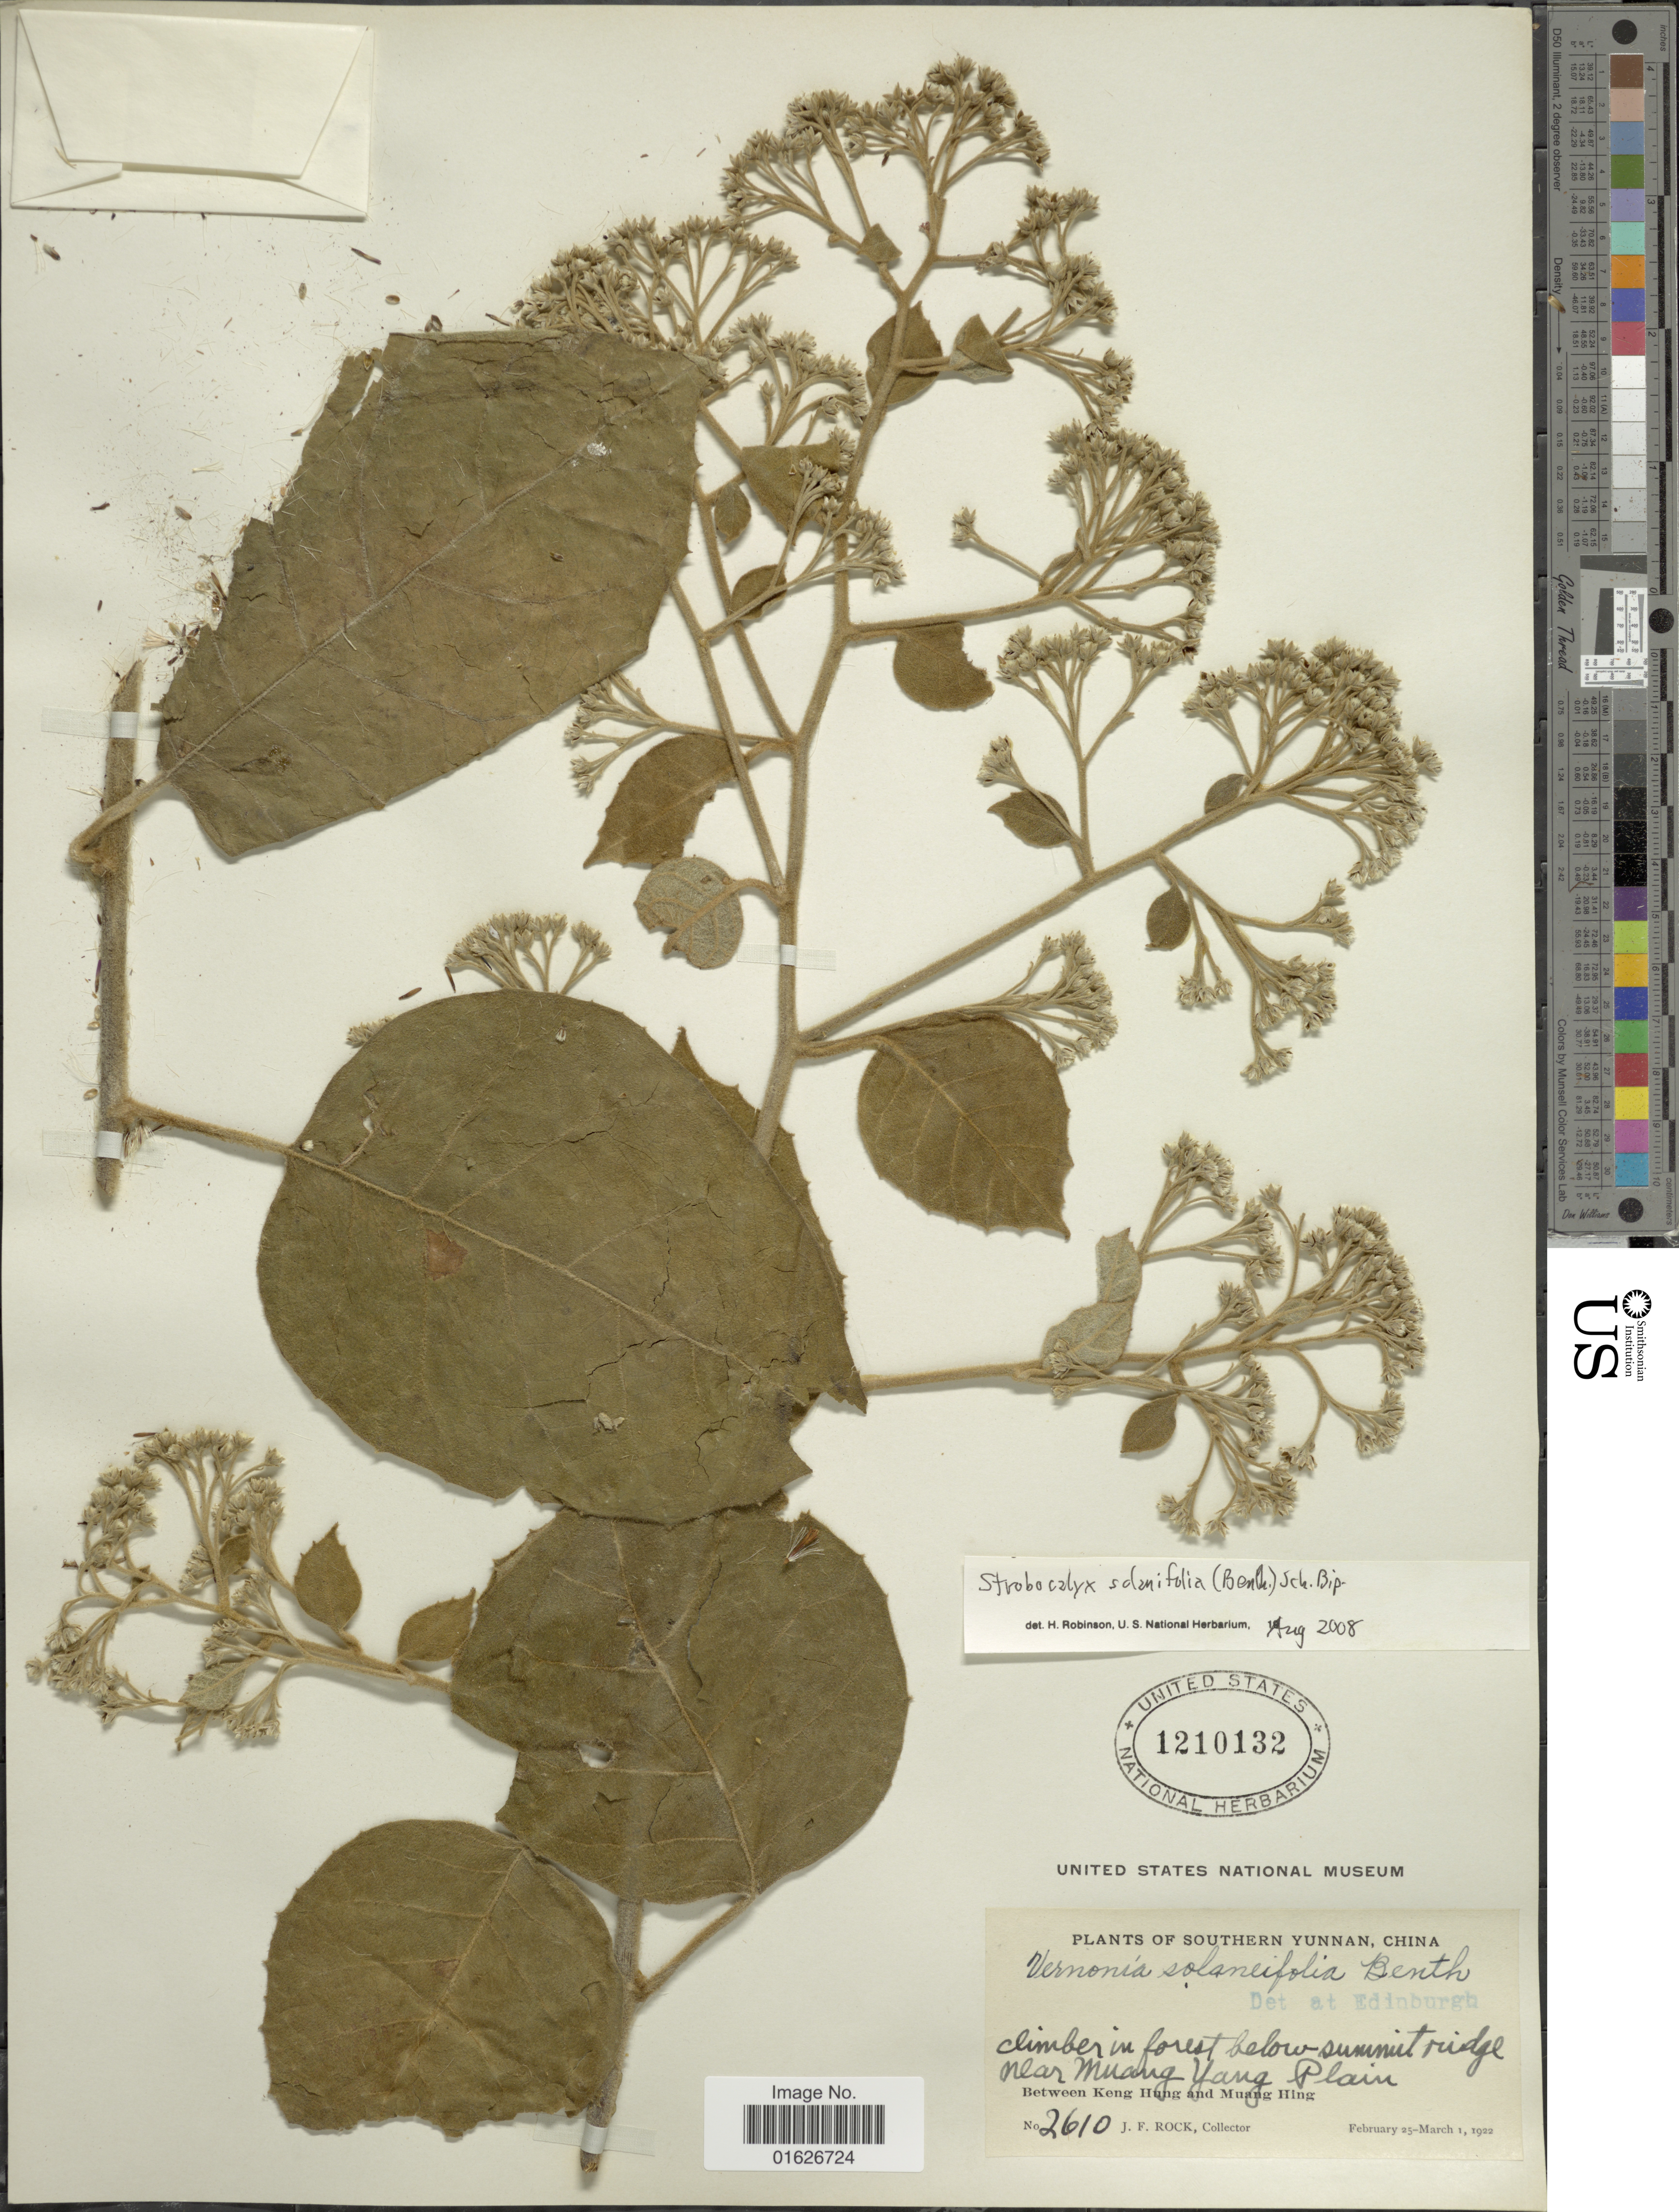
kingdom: Plantae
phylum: Tracheophyta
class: Magnoliopsida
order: Asterales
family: Asteraceae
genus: Strobocalyx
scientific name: Strobocalyx solanifolia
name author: (Benth.) Sch. Bip.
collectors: J. Rock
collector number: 2610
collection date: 1922-02-25/1922-03-01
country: China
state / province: Yunnan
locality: Southern Yunan, Summit ridge, near Muang Yung Plain, between Keng Hung and Muang Hing.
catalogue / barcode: US 1210132